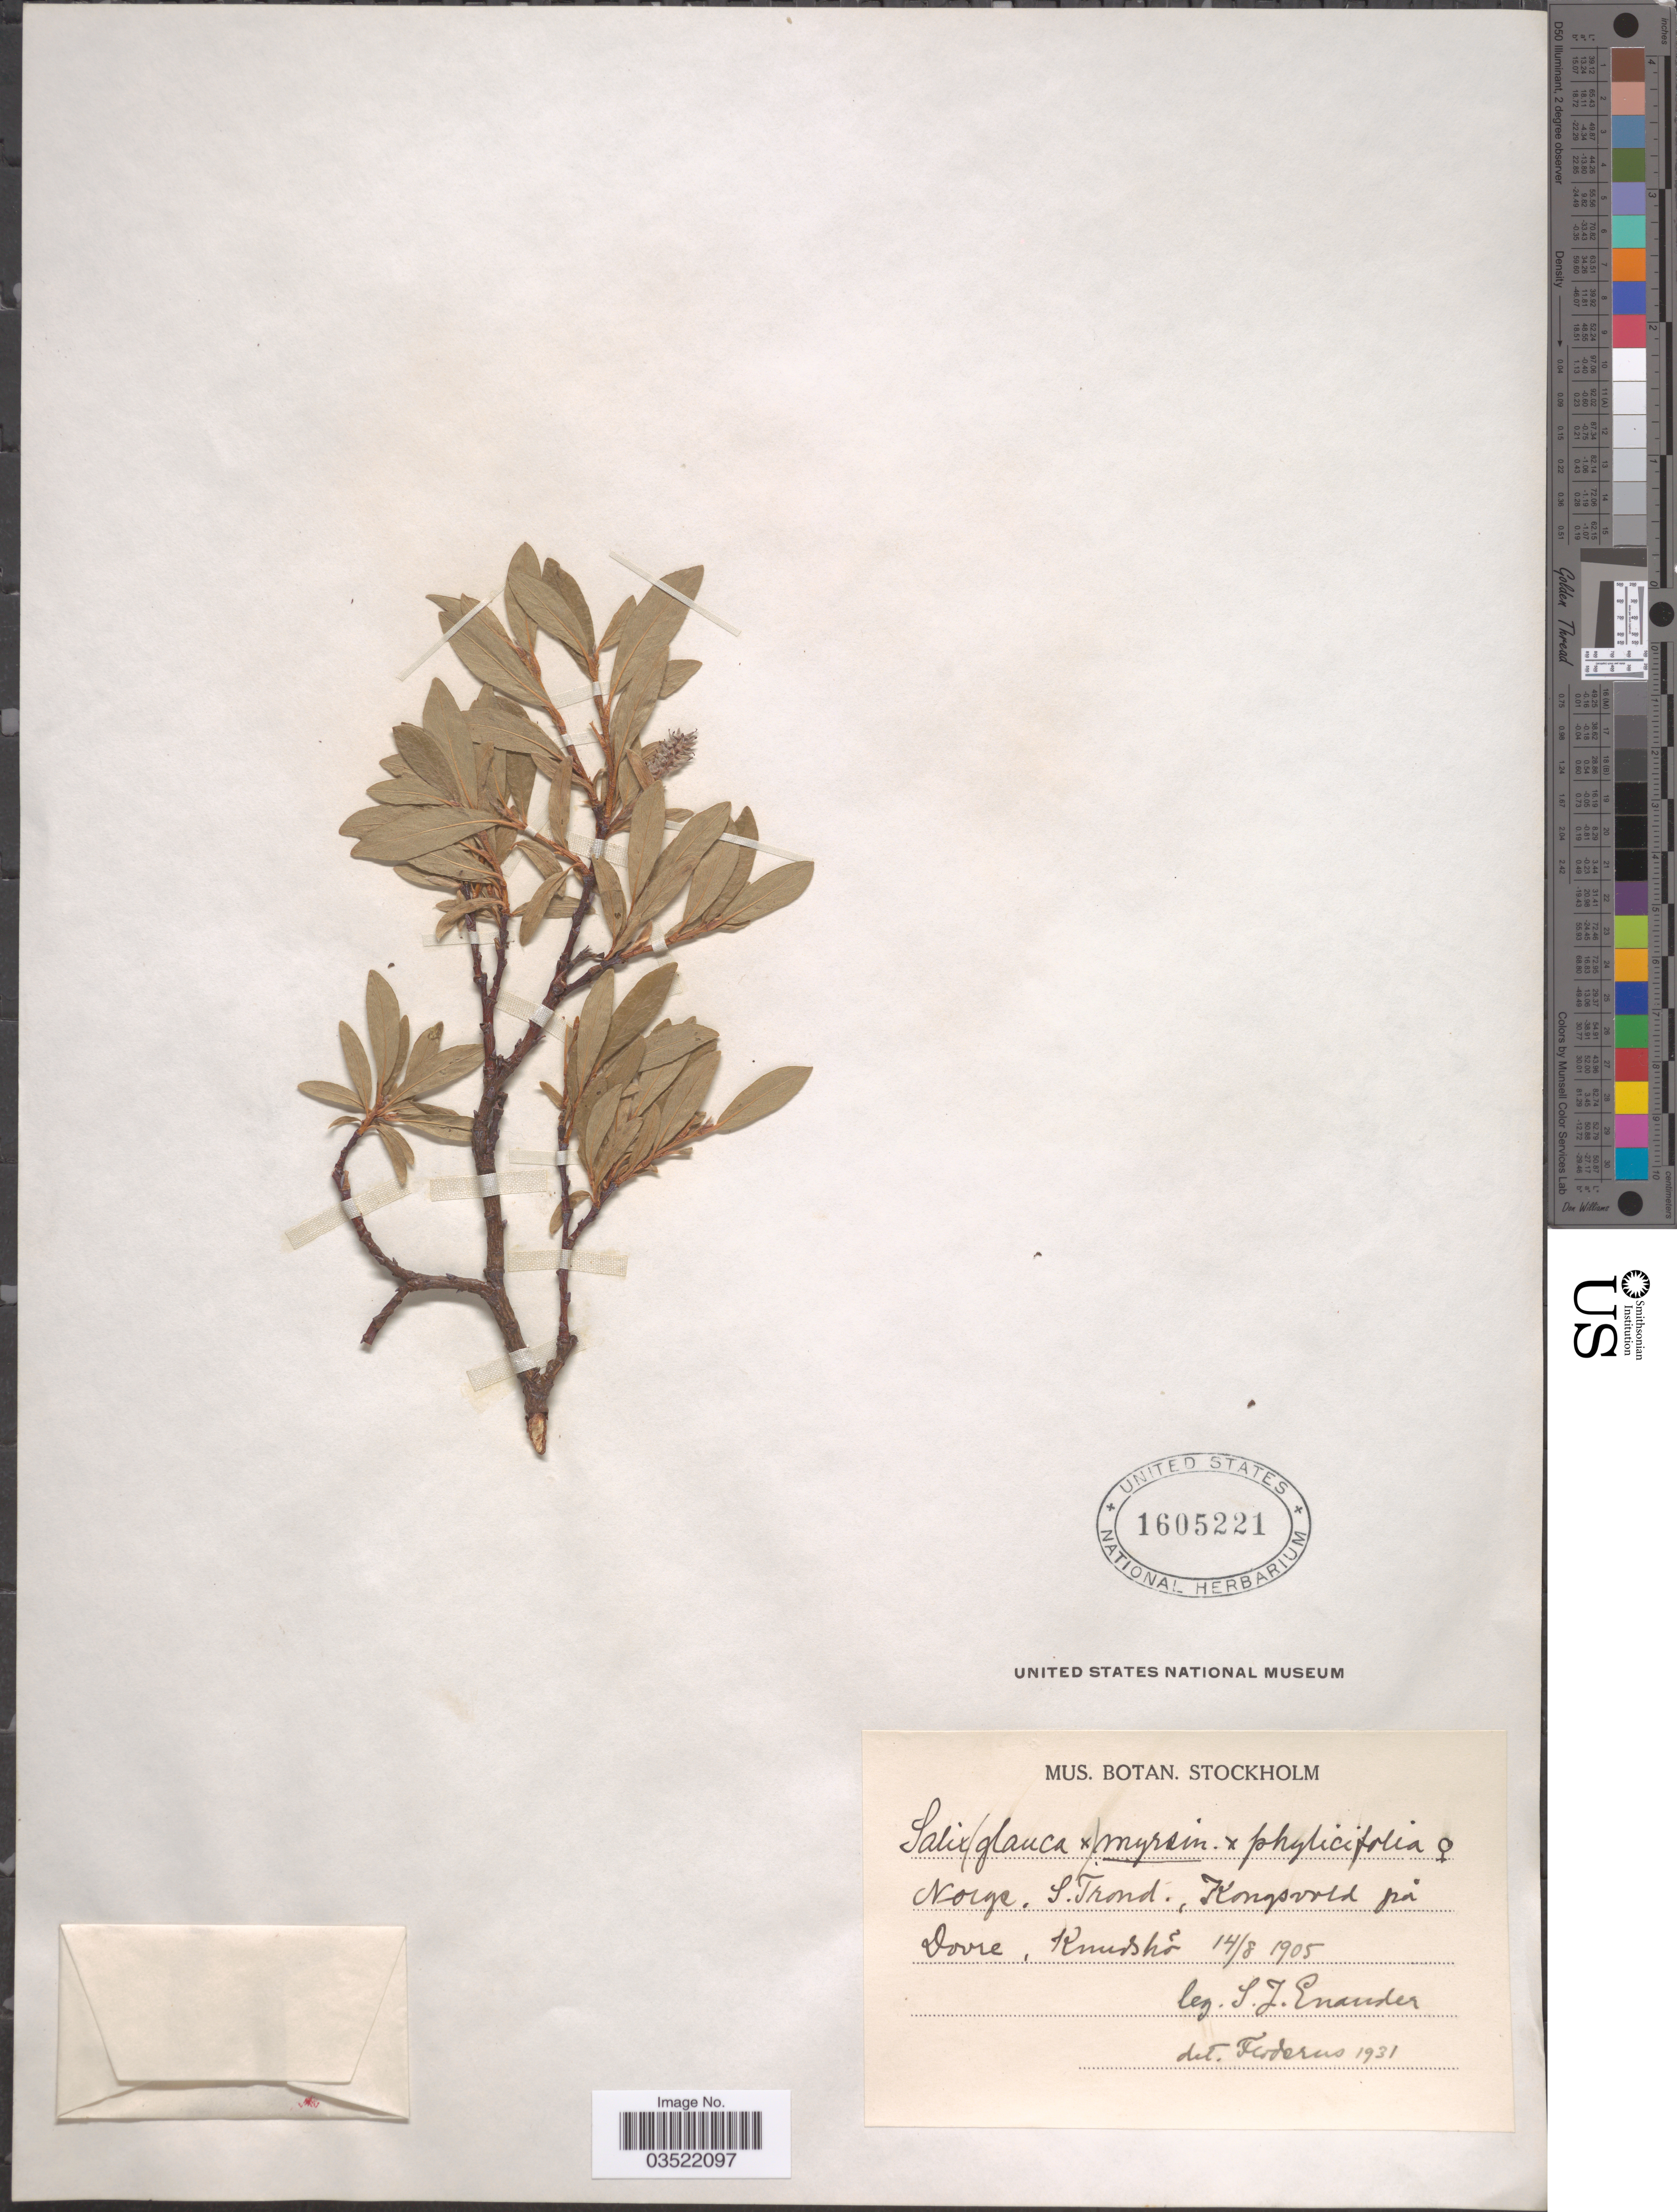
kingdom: Plantae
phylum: Tracheophyta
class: Magnoliopsida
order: Malpighiales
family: Salicaceae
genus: Salix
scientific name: Salix glauca x S. myrsinites L. x S. phylicifolia L.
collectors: S. Enander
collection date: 1905-08-14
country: Norway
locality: Norge. S. Trond. Kongsvold på Dovre, Knudsö.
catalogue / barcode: US 1605221